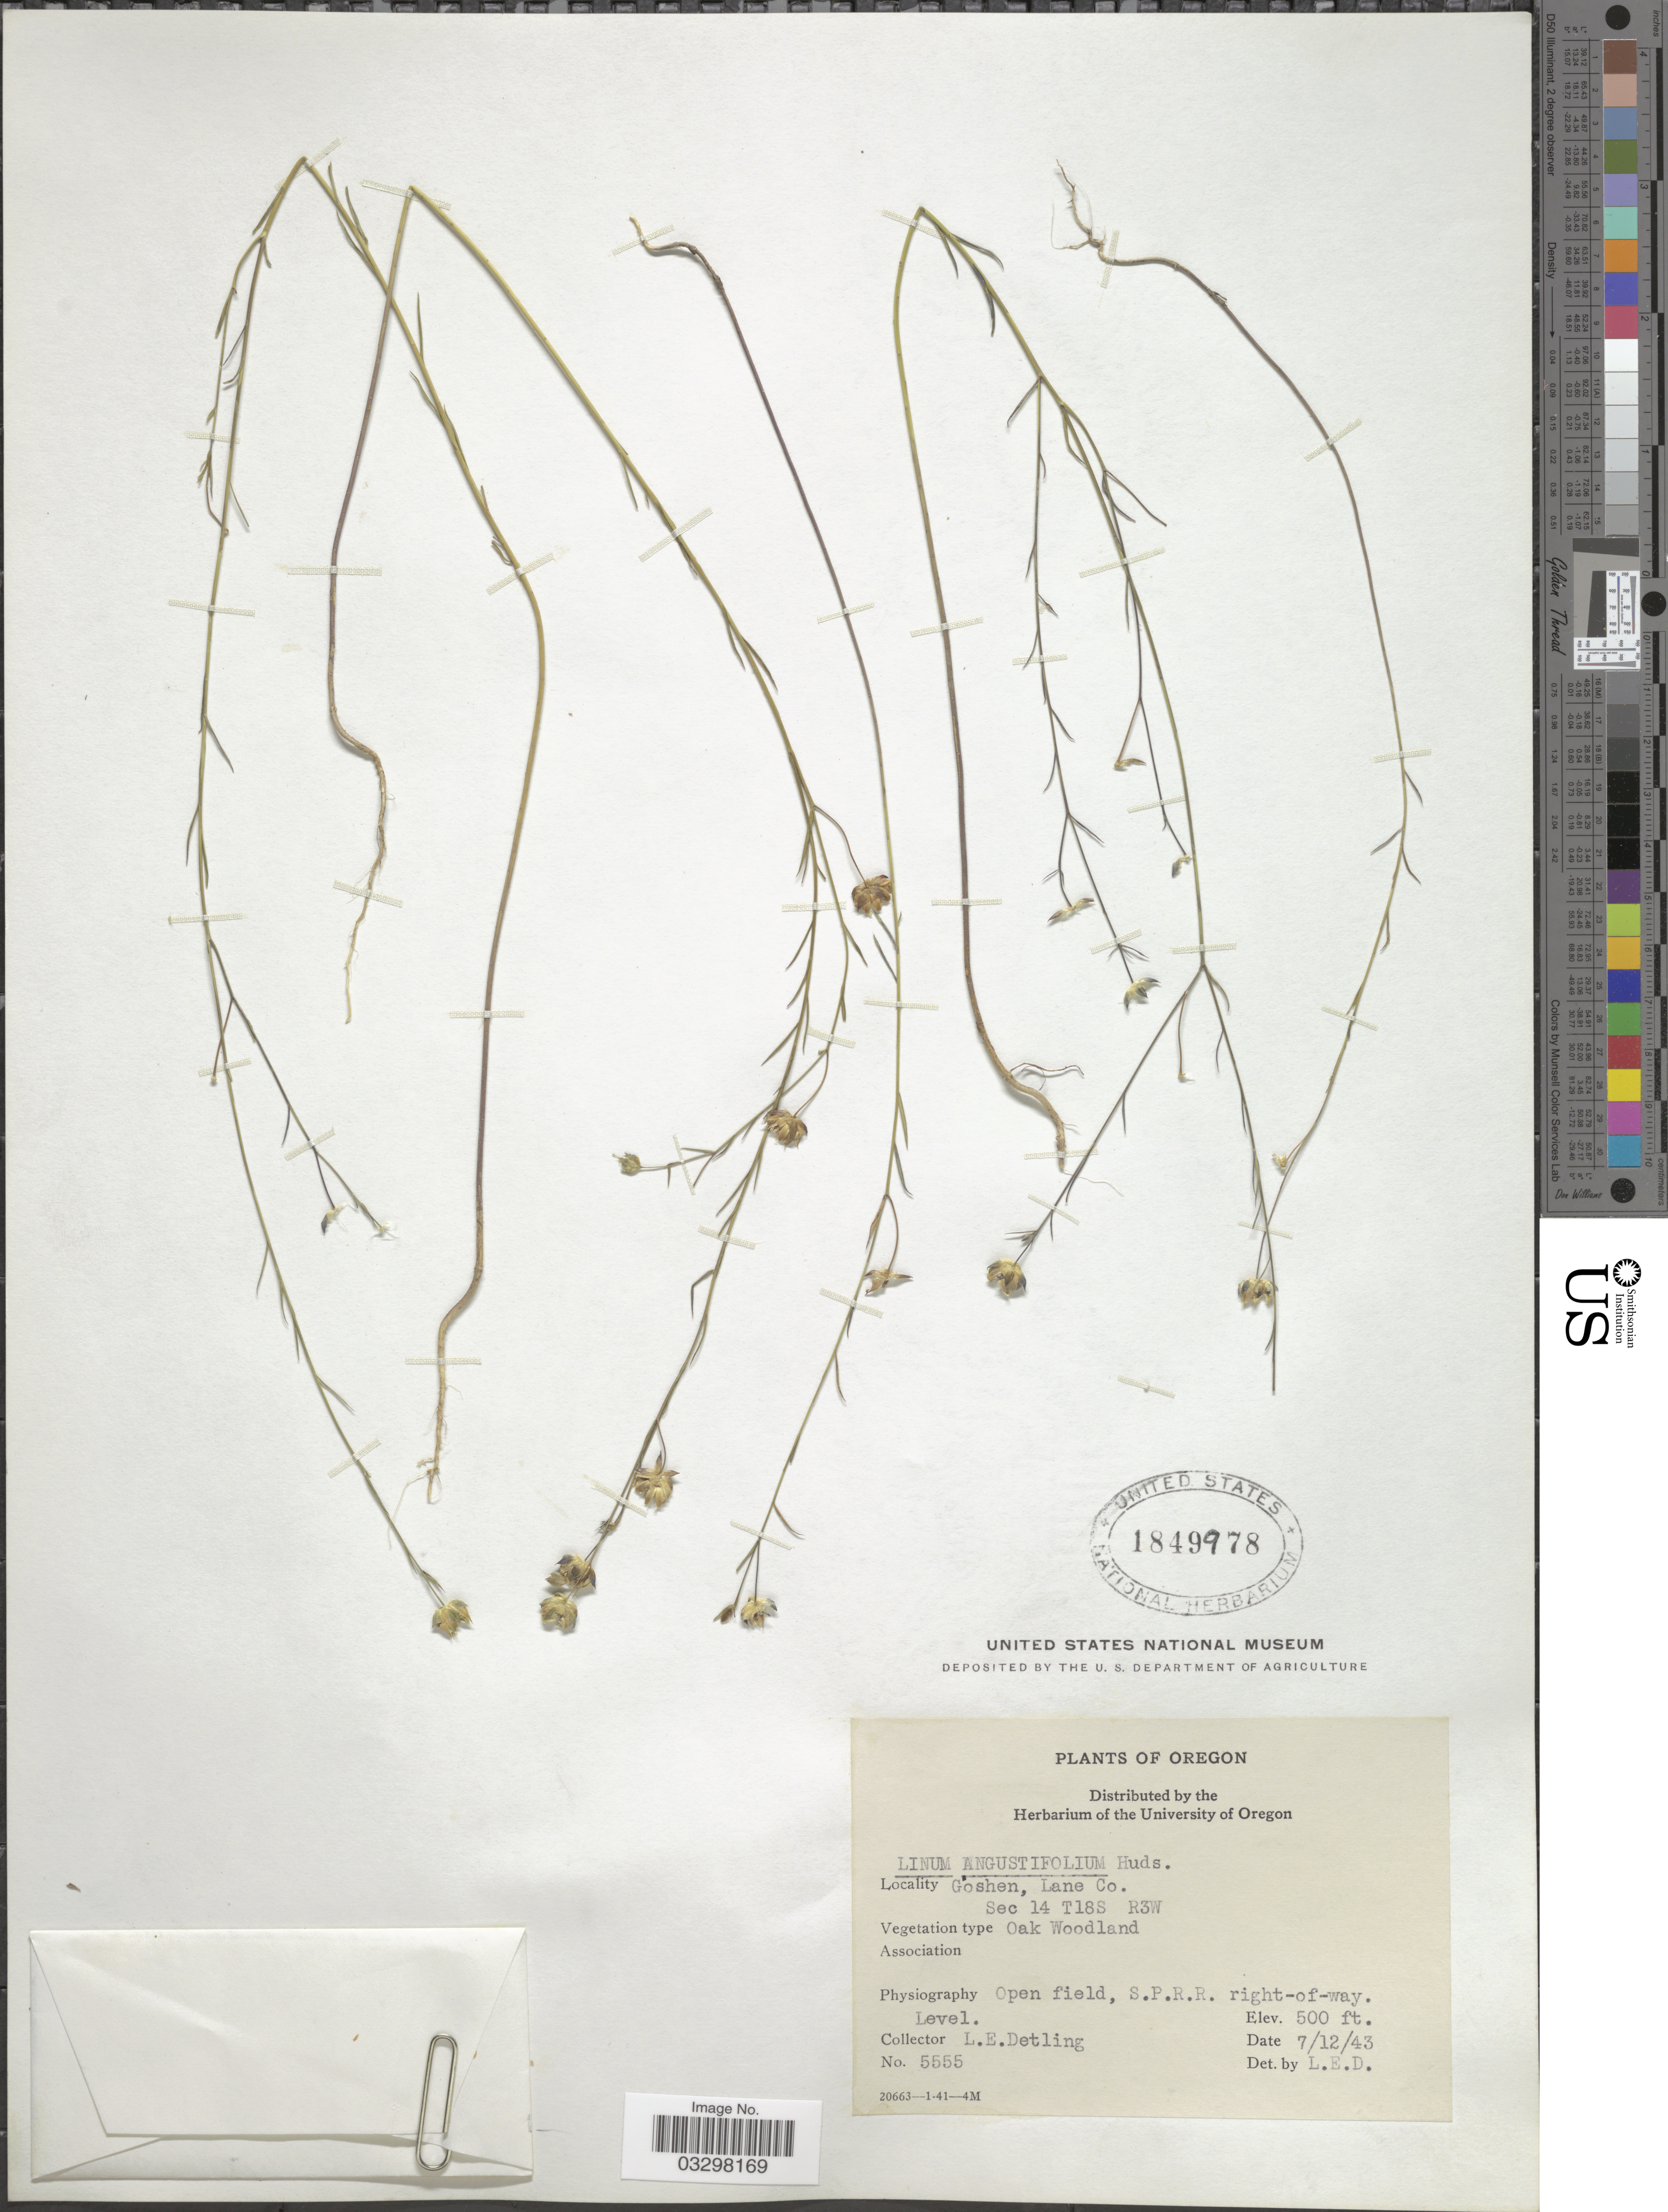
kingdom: Plantae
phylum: Tracheophyta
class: Magnoliopsida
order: Malpighiales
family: Linaceae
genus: Linum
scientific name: Linum angustifolium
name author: Huds.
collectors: L. E. Detling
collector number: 5555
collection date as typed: Transcribed d/m/y: 12/7/43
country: United States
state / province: Oregon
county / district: Lane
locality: Goshen, Lane Co. Sec. 14 T18S R3W.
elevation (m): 152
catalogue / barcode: US 1849978